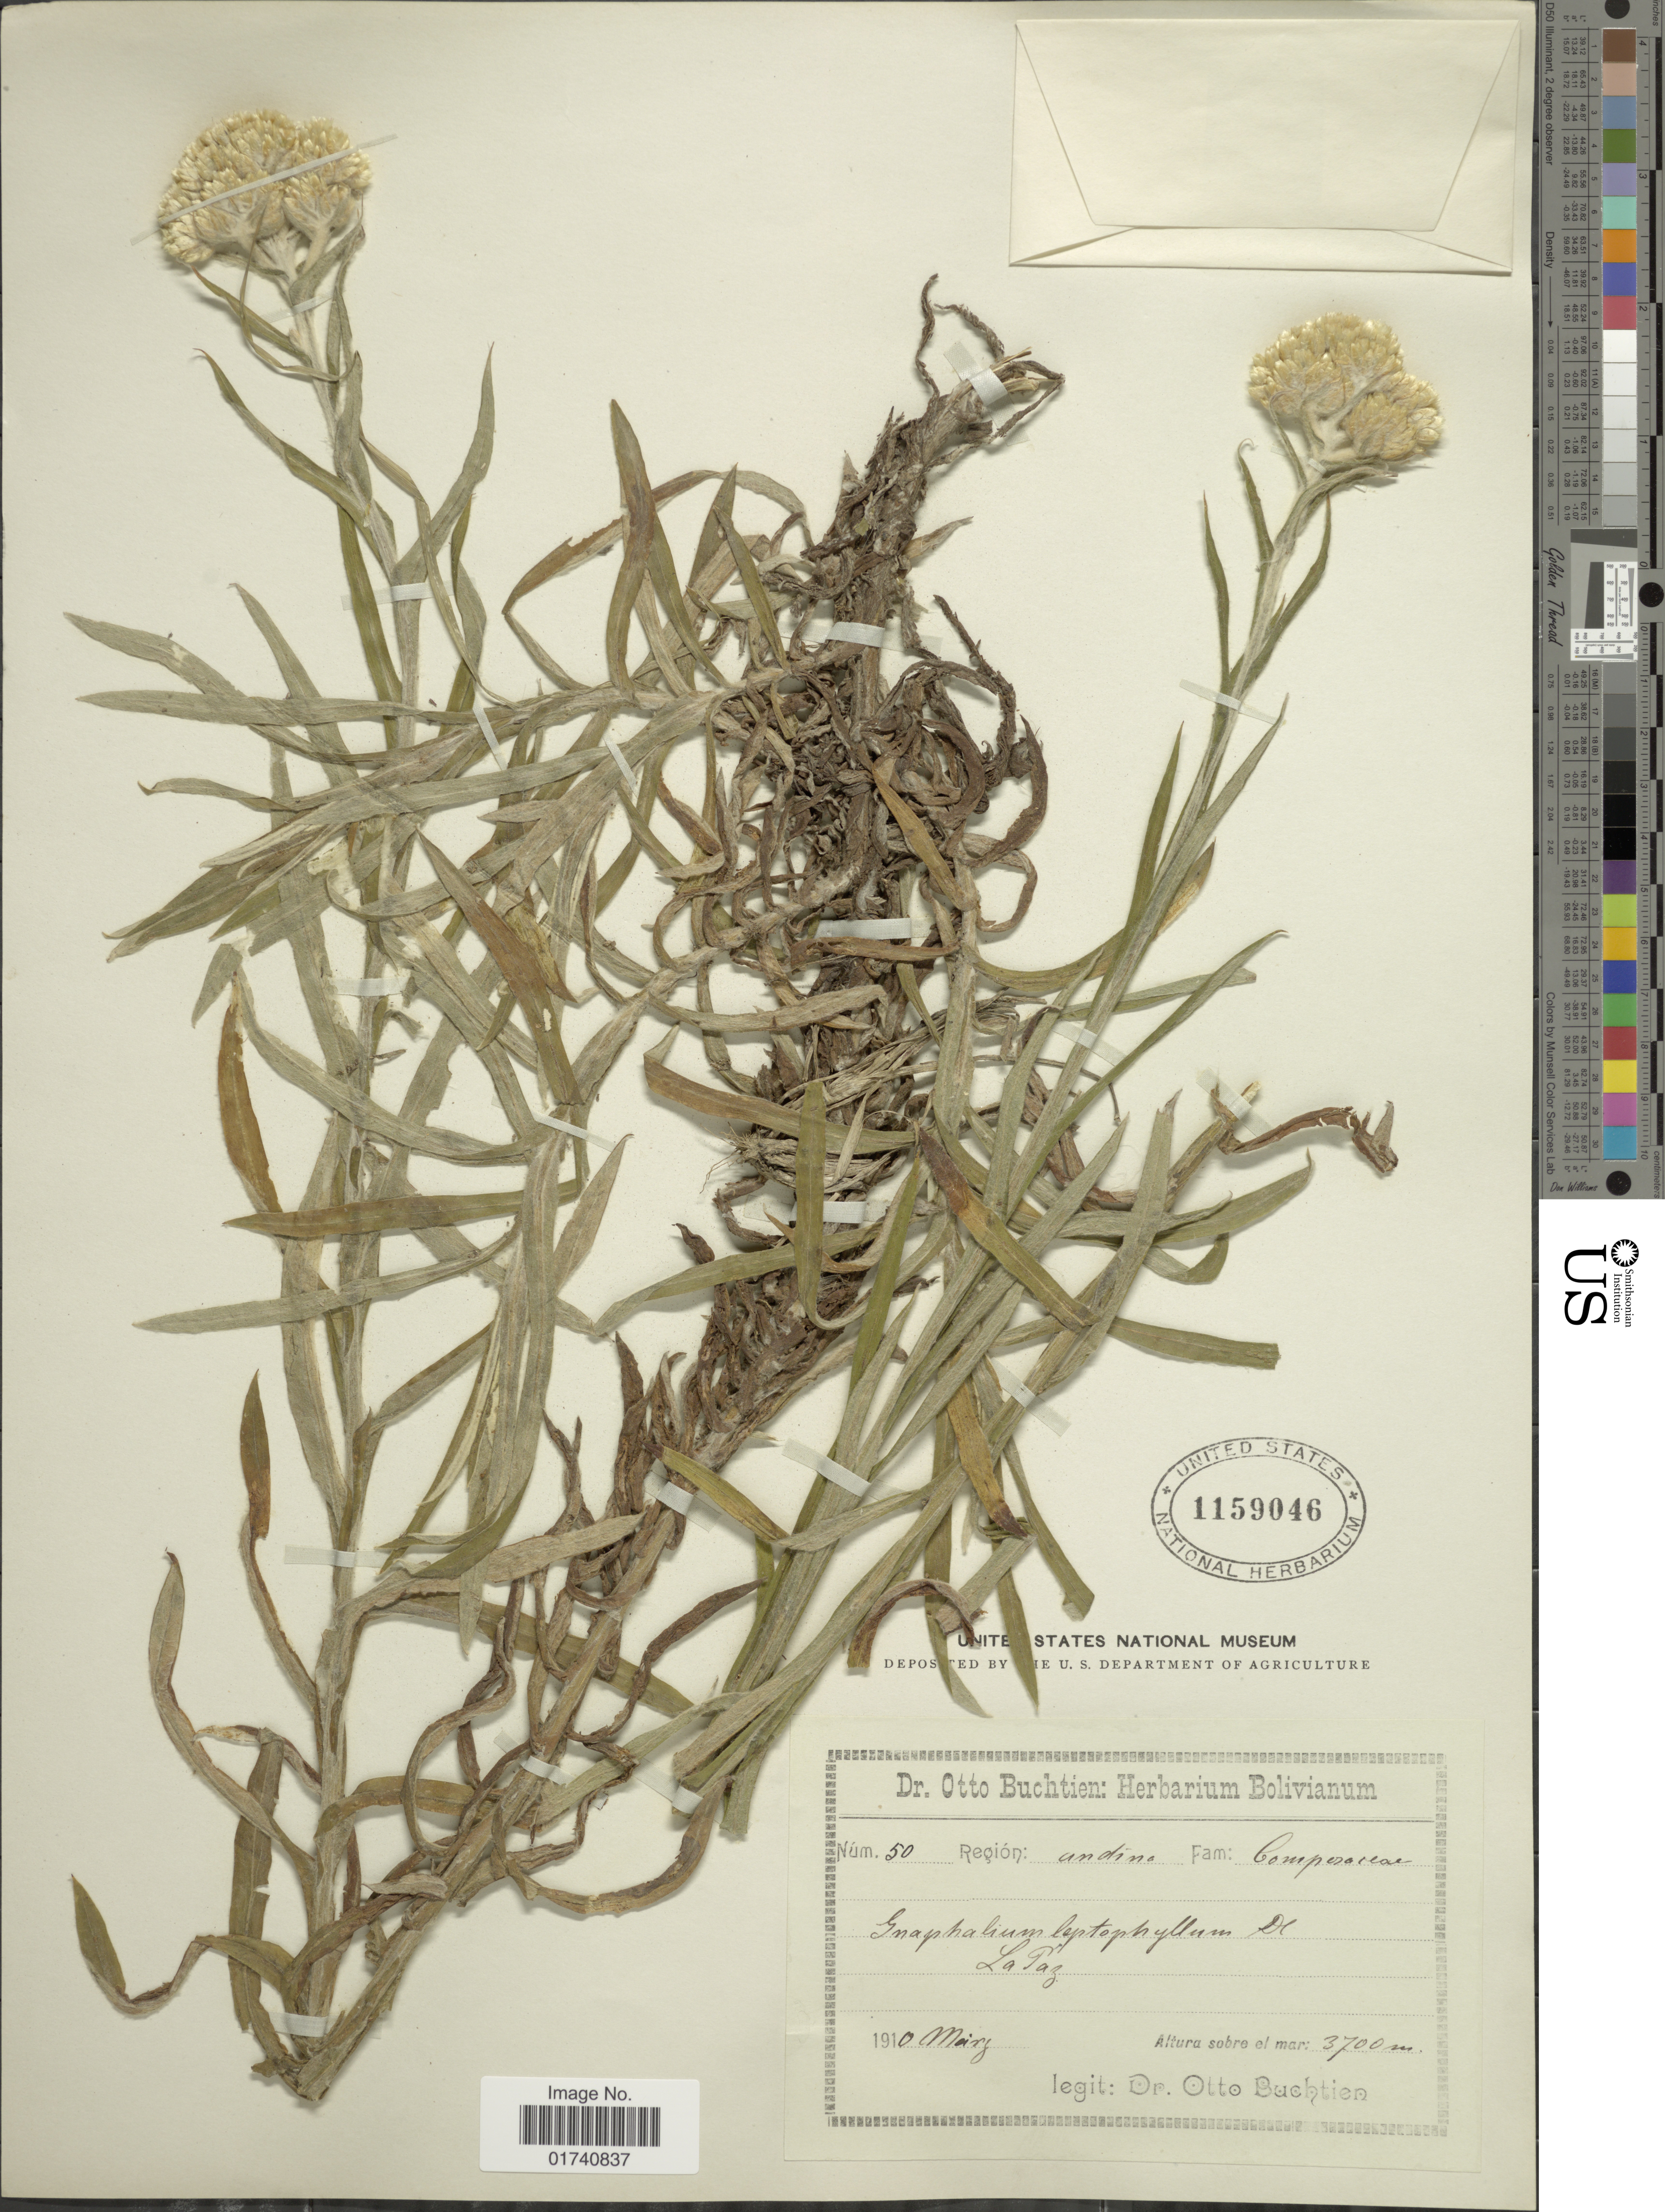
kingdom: Plantae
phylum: Tracheophyta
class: Magnoliopsida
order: Asterales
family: Asteraceae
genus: Pseudognaphalium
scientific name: Pseudognaphalium viscosum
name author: (Kunth) Anderb.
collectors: O. Buchtien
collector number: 50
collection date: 1910-03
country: Bolivia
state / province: La Paz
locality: La Paz.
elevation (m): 3700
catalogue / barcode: US 1159046